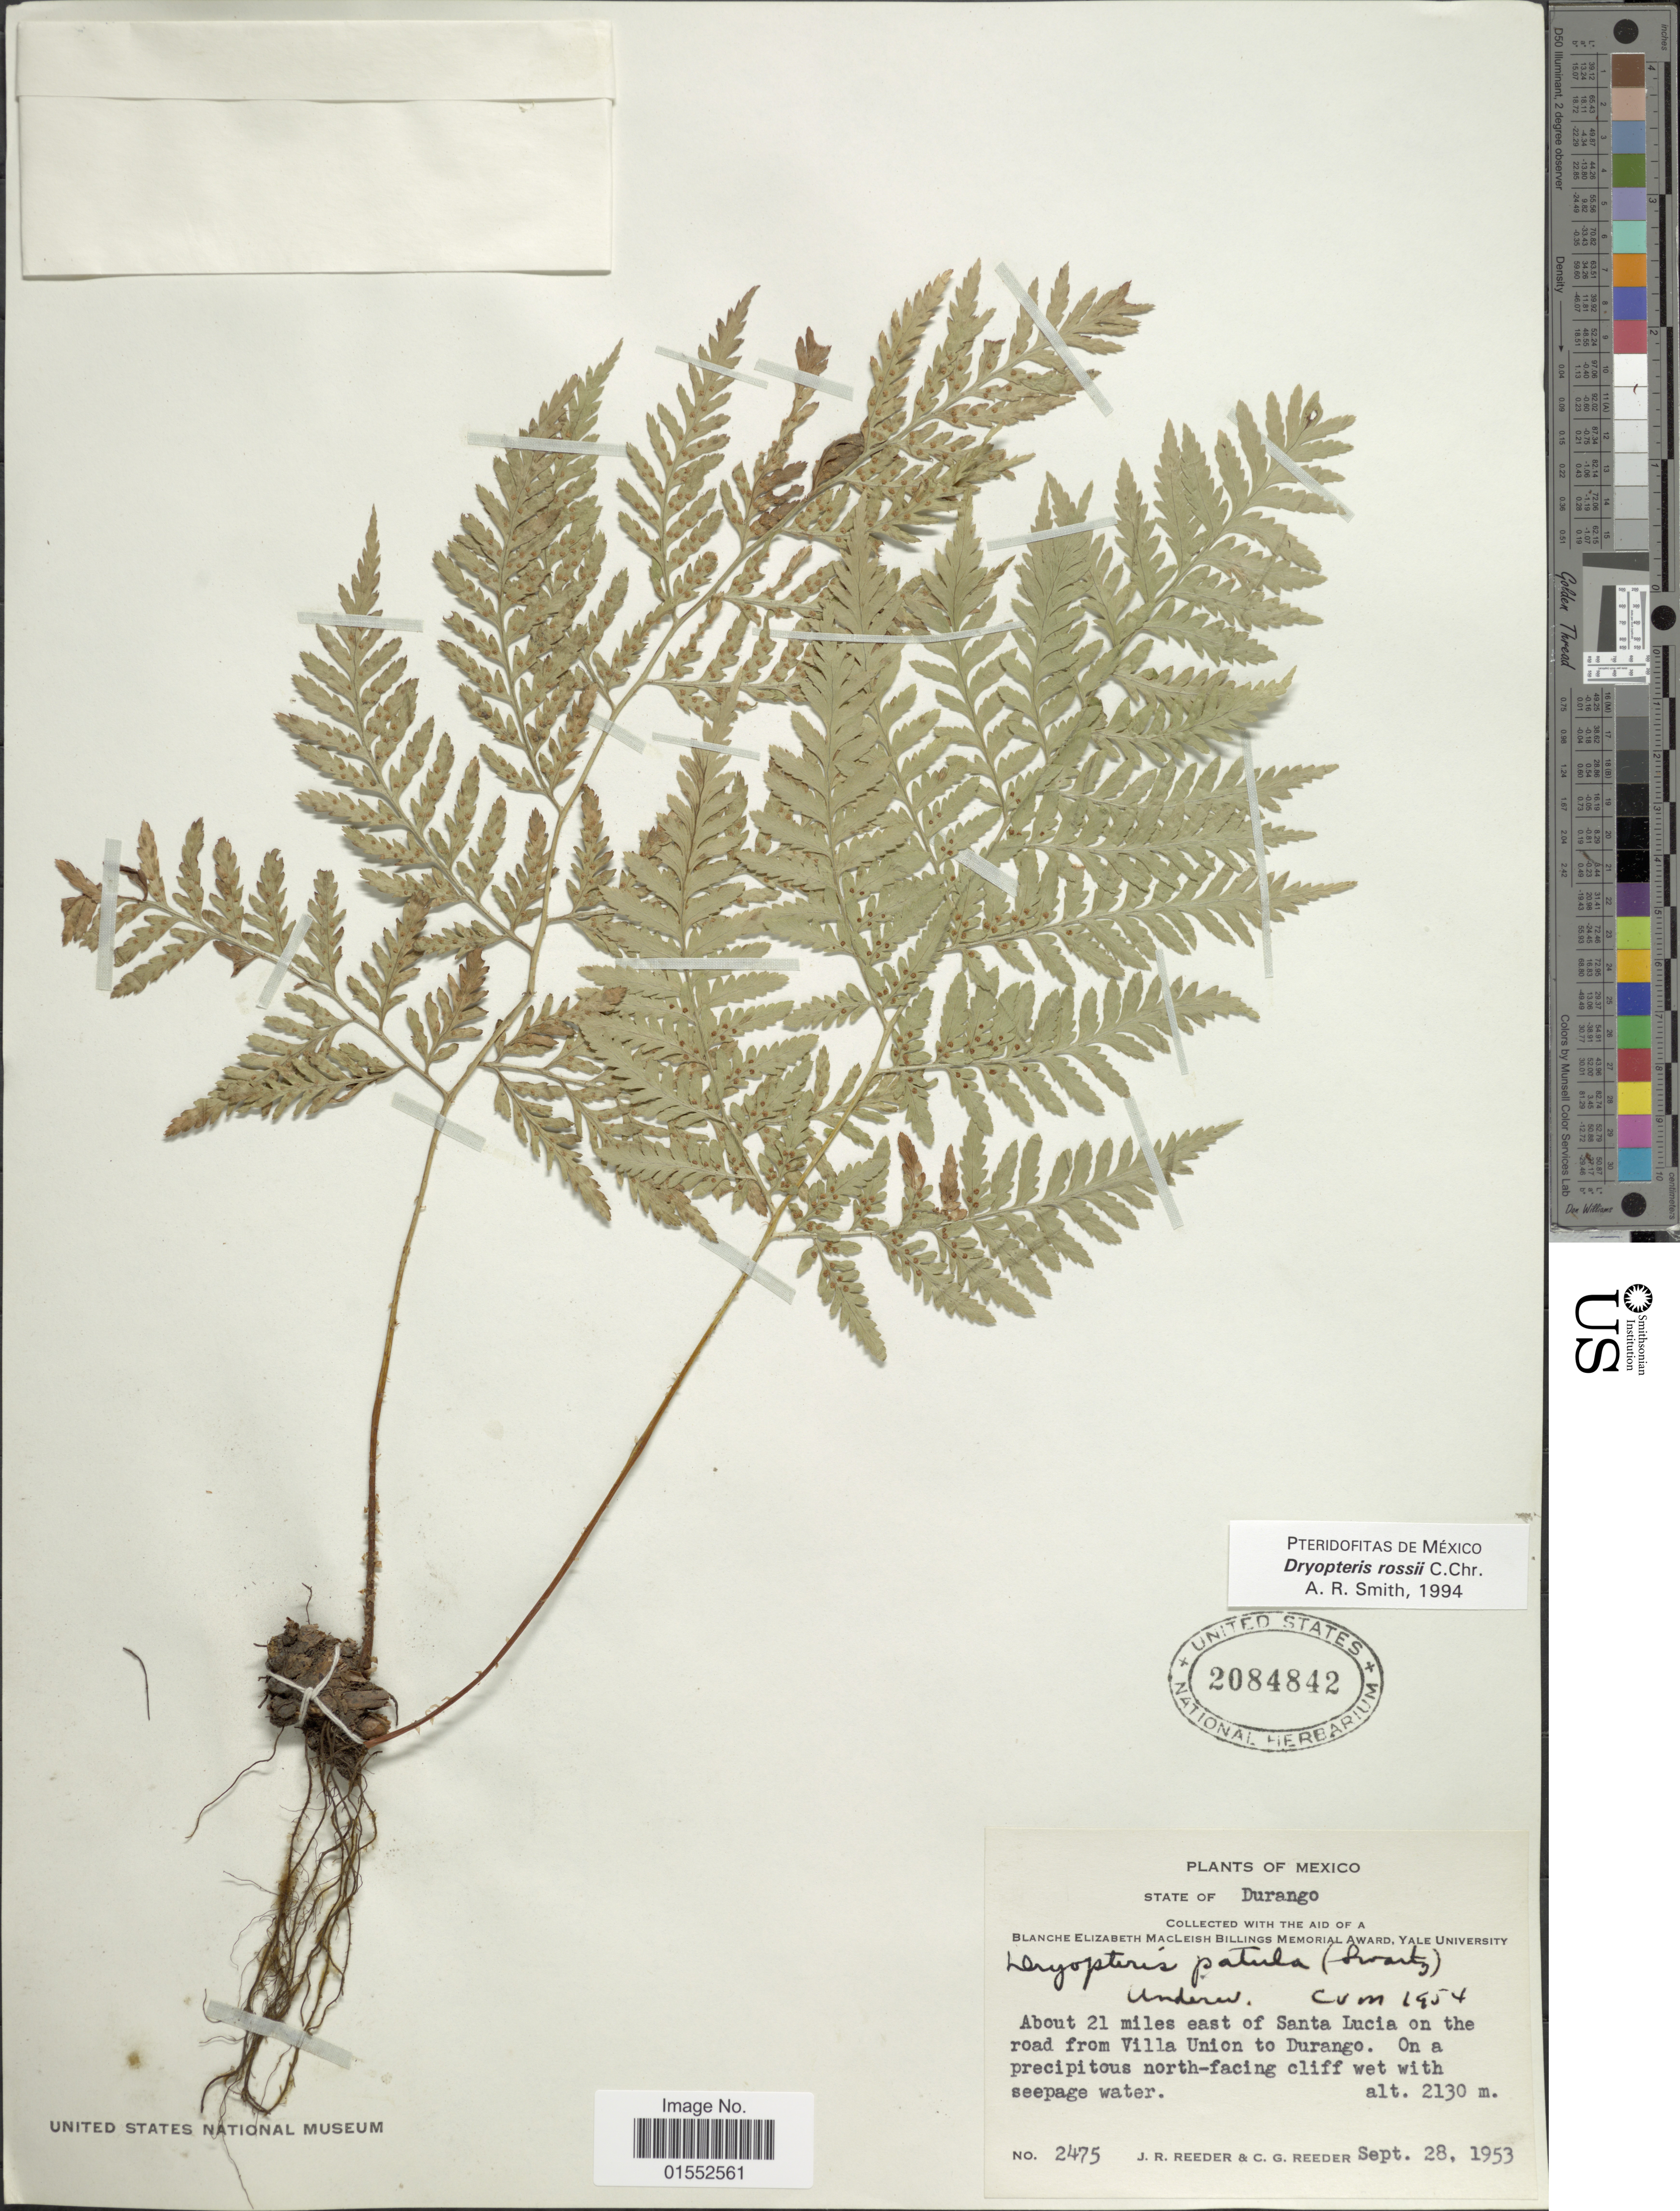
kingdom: Plantae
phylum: Tracheophyta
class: Polypodiopsida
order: Polypodiales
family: Dryopteridaceae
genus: Dryopteris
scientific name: Dryopteris rossii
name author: C. Chr.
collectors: J. R. Reeder & C. G. Reeder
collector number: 2475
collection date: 1953-09-28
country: Mexico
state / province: Durango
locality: Mexico. State of Durango. About 21 miles east of Santa Lucia on the road from VIlla Union to Durango.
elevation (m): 2130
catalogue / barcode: US 2084842